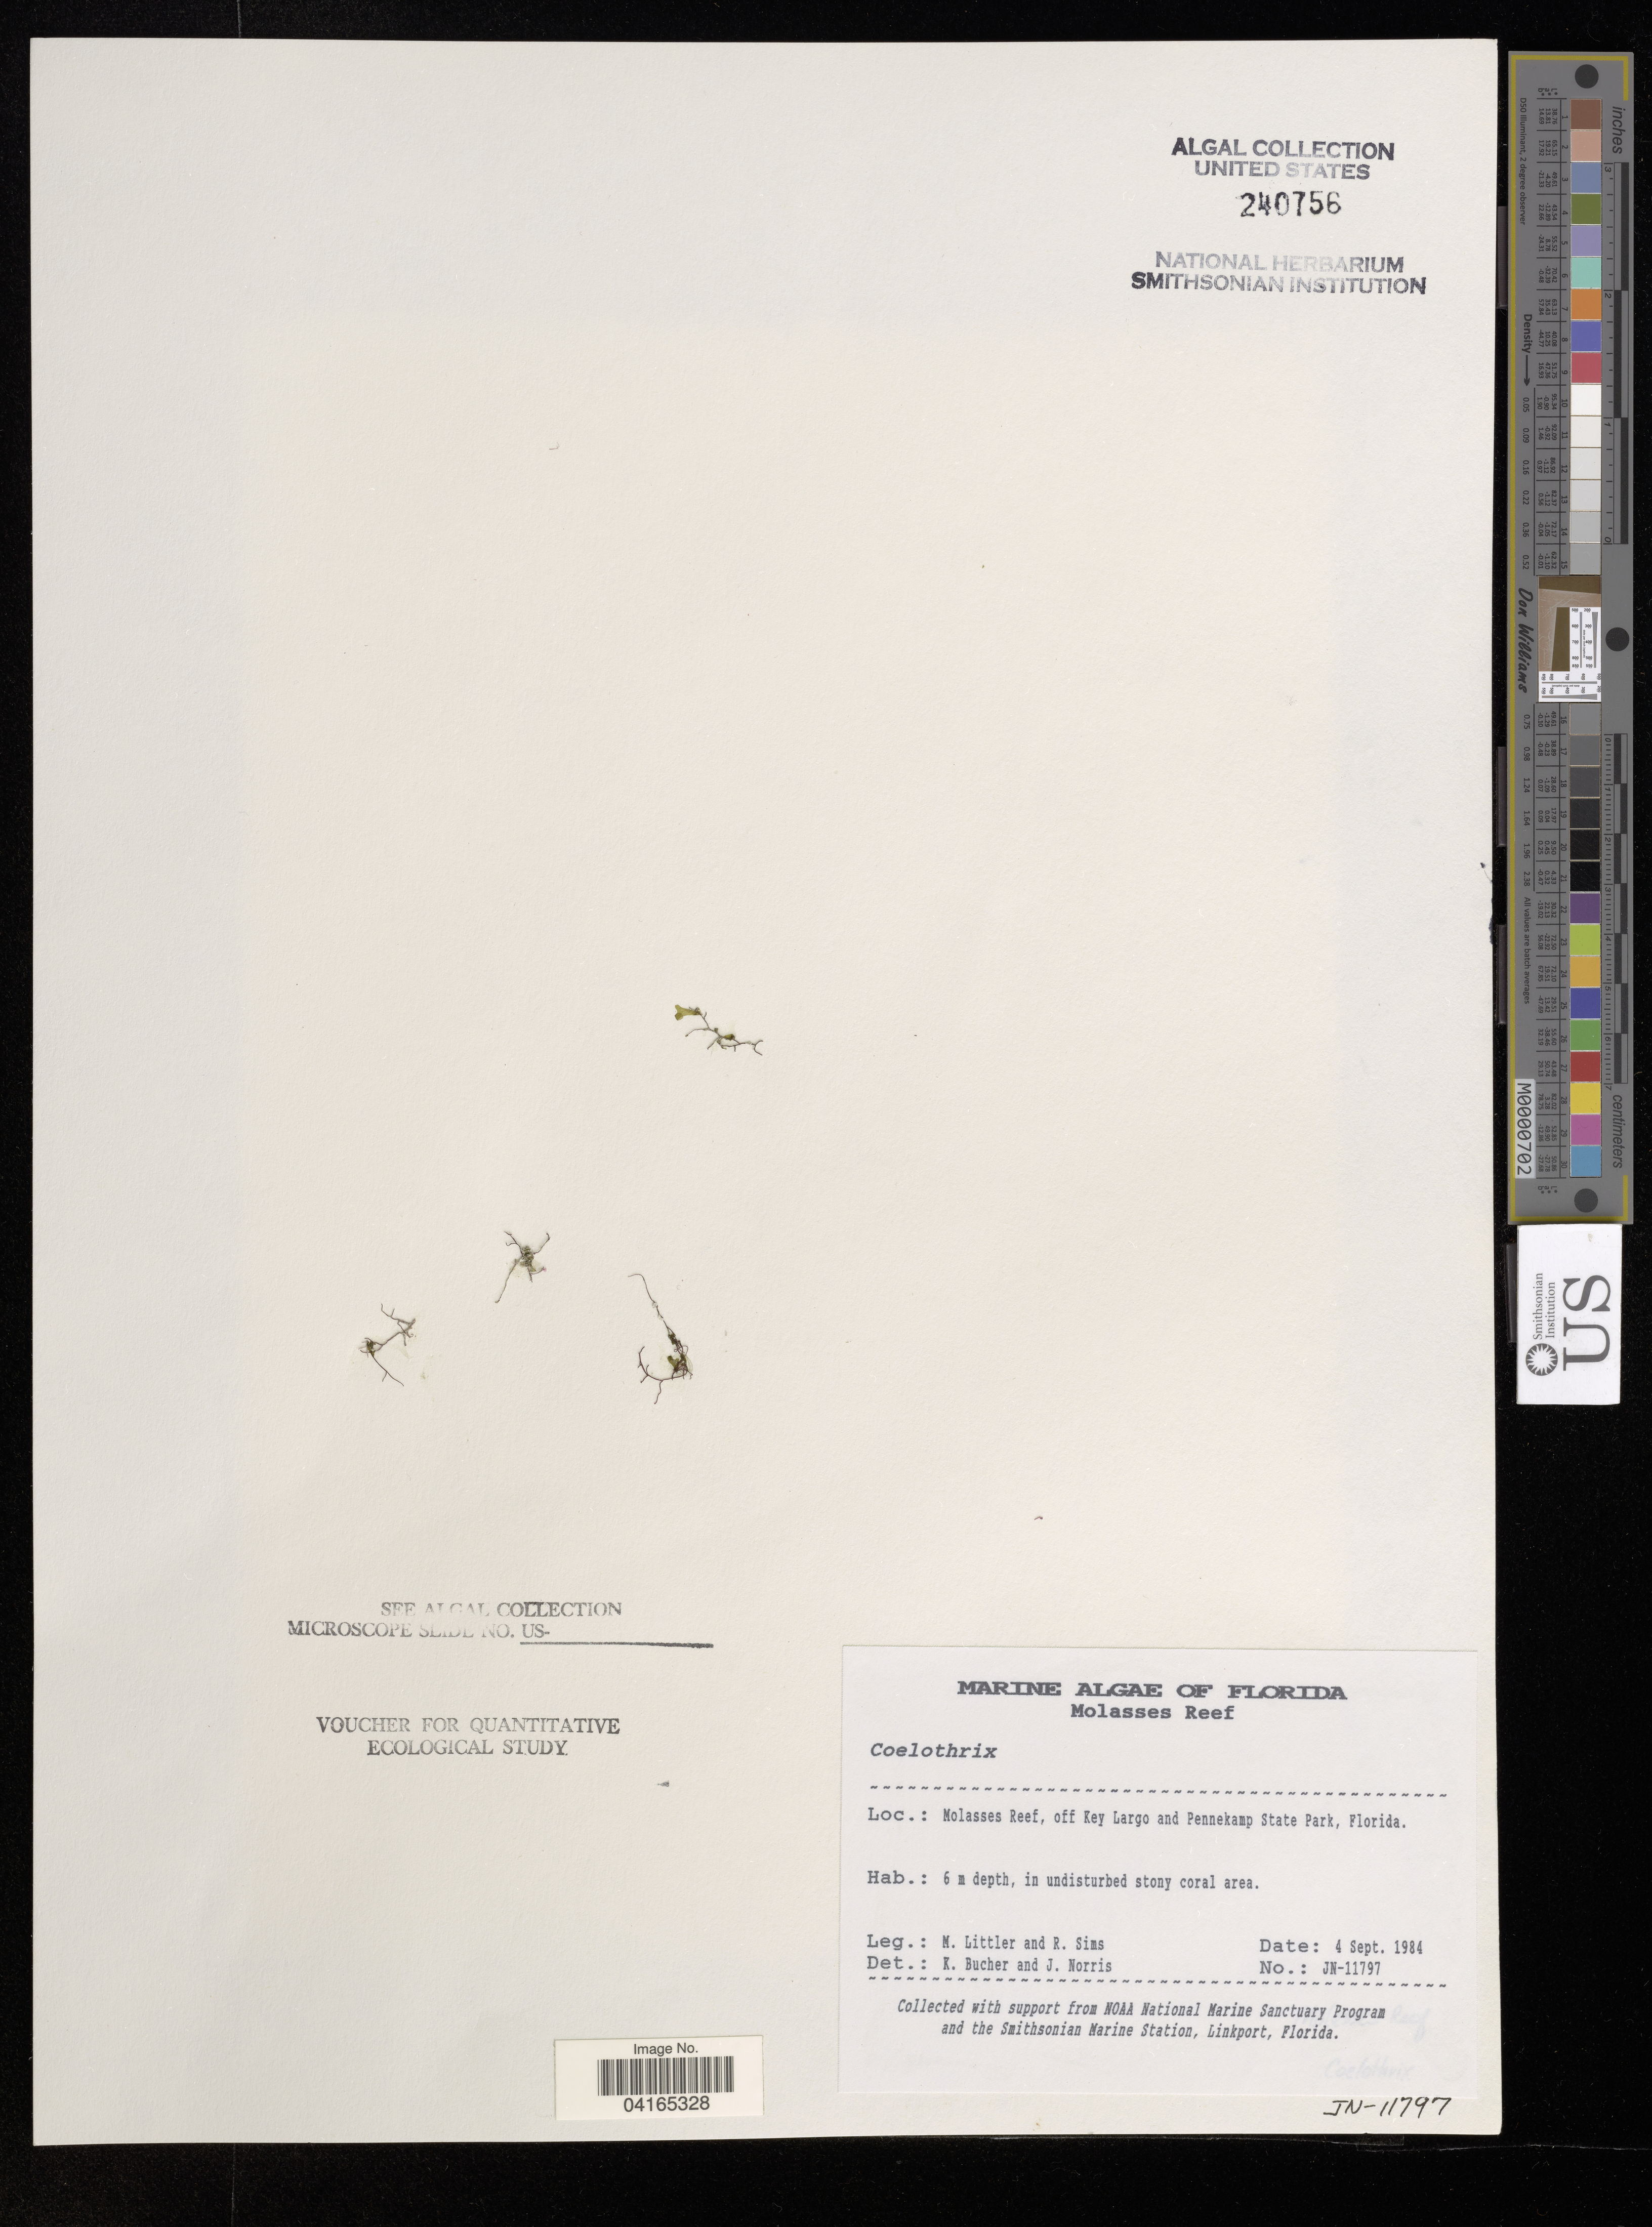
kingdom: Plantae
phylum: Rhodophyta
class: Florideophyceae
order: Rhodymeniales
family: Champiaceae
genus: Coelothrix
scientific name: Coelothrix sp.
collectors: M. Littler & R. Sims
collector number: JN-11797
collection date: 1984-09-04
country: United States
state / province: Florida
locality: Molasses Reef, off Key Largo and Pennekamp State Park.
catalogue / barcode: US 240756